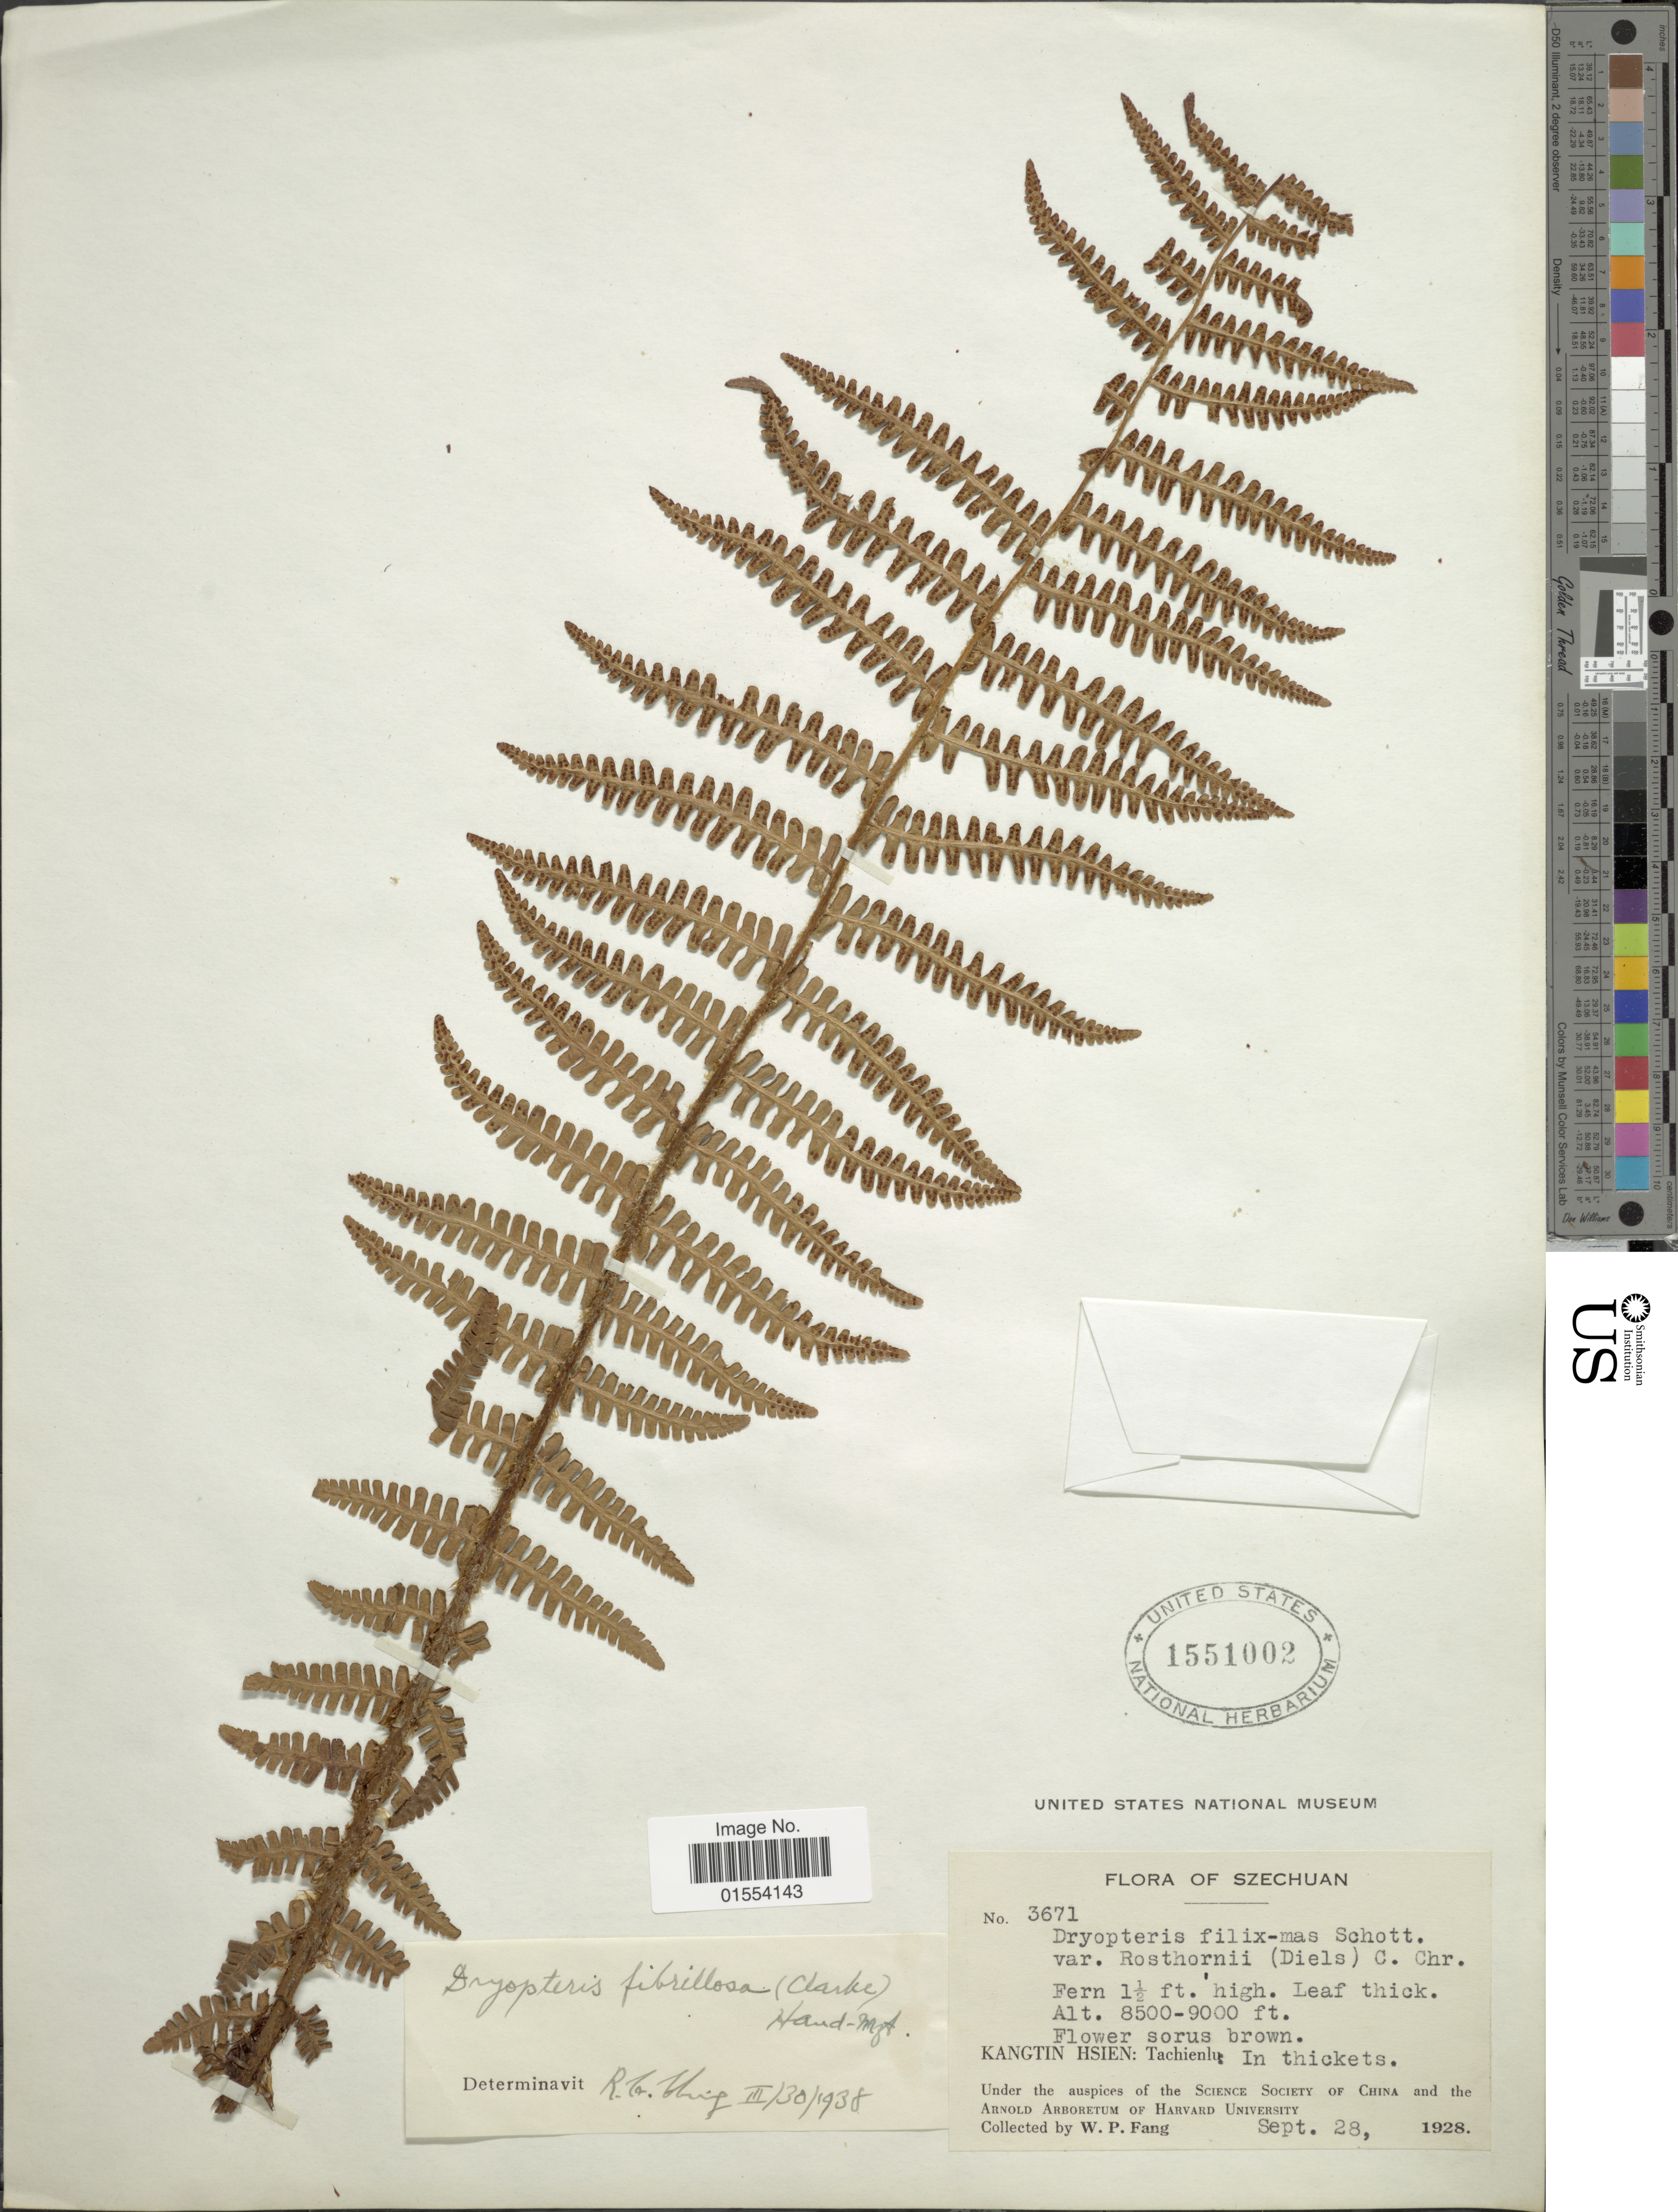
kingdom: Plantae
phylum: Tracheophyta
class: Polypodiopsida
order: Polypodiales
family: Dryopteridaceae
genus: Dryopteris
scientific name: Dryopteris fibrillosa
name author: (Baker) Christ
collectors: W. P. Fang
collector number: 3671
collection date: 1928-09-28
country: China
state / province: Sichuan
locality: Szechuan, Kangtin Hsien: Tachienlu.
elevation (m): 2591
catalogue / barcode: US 1551002